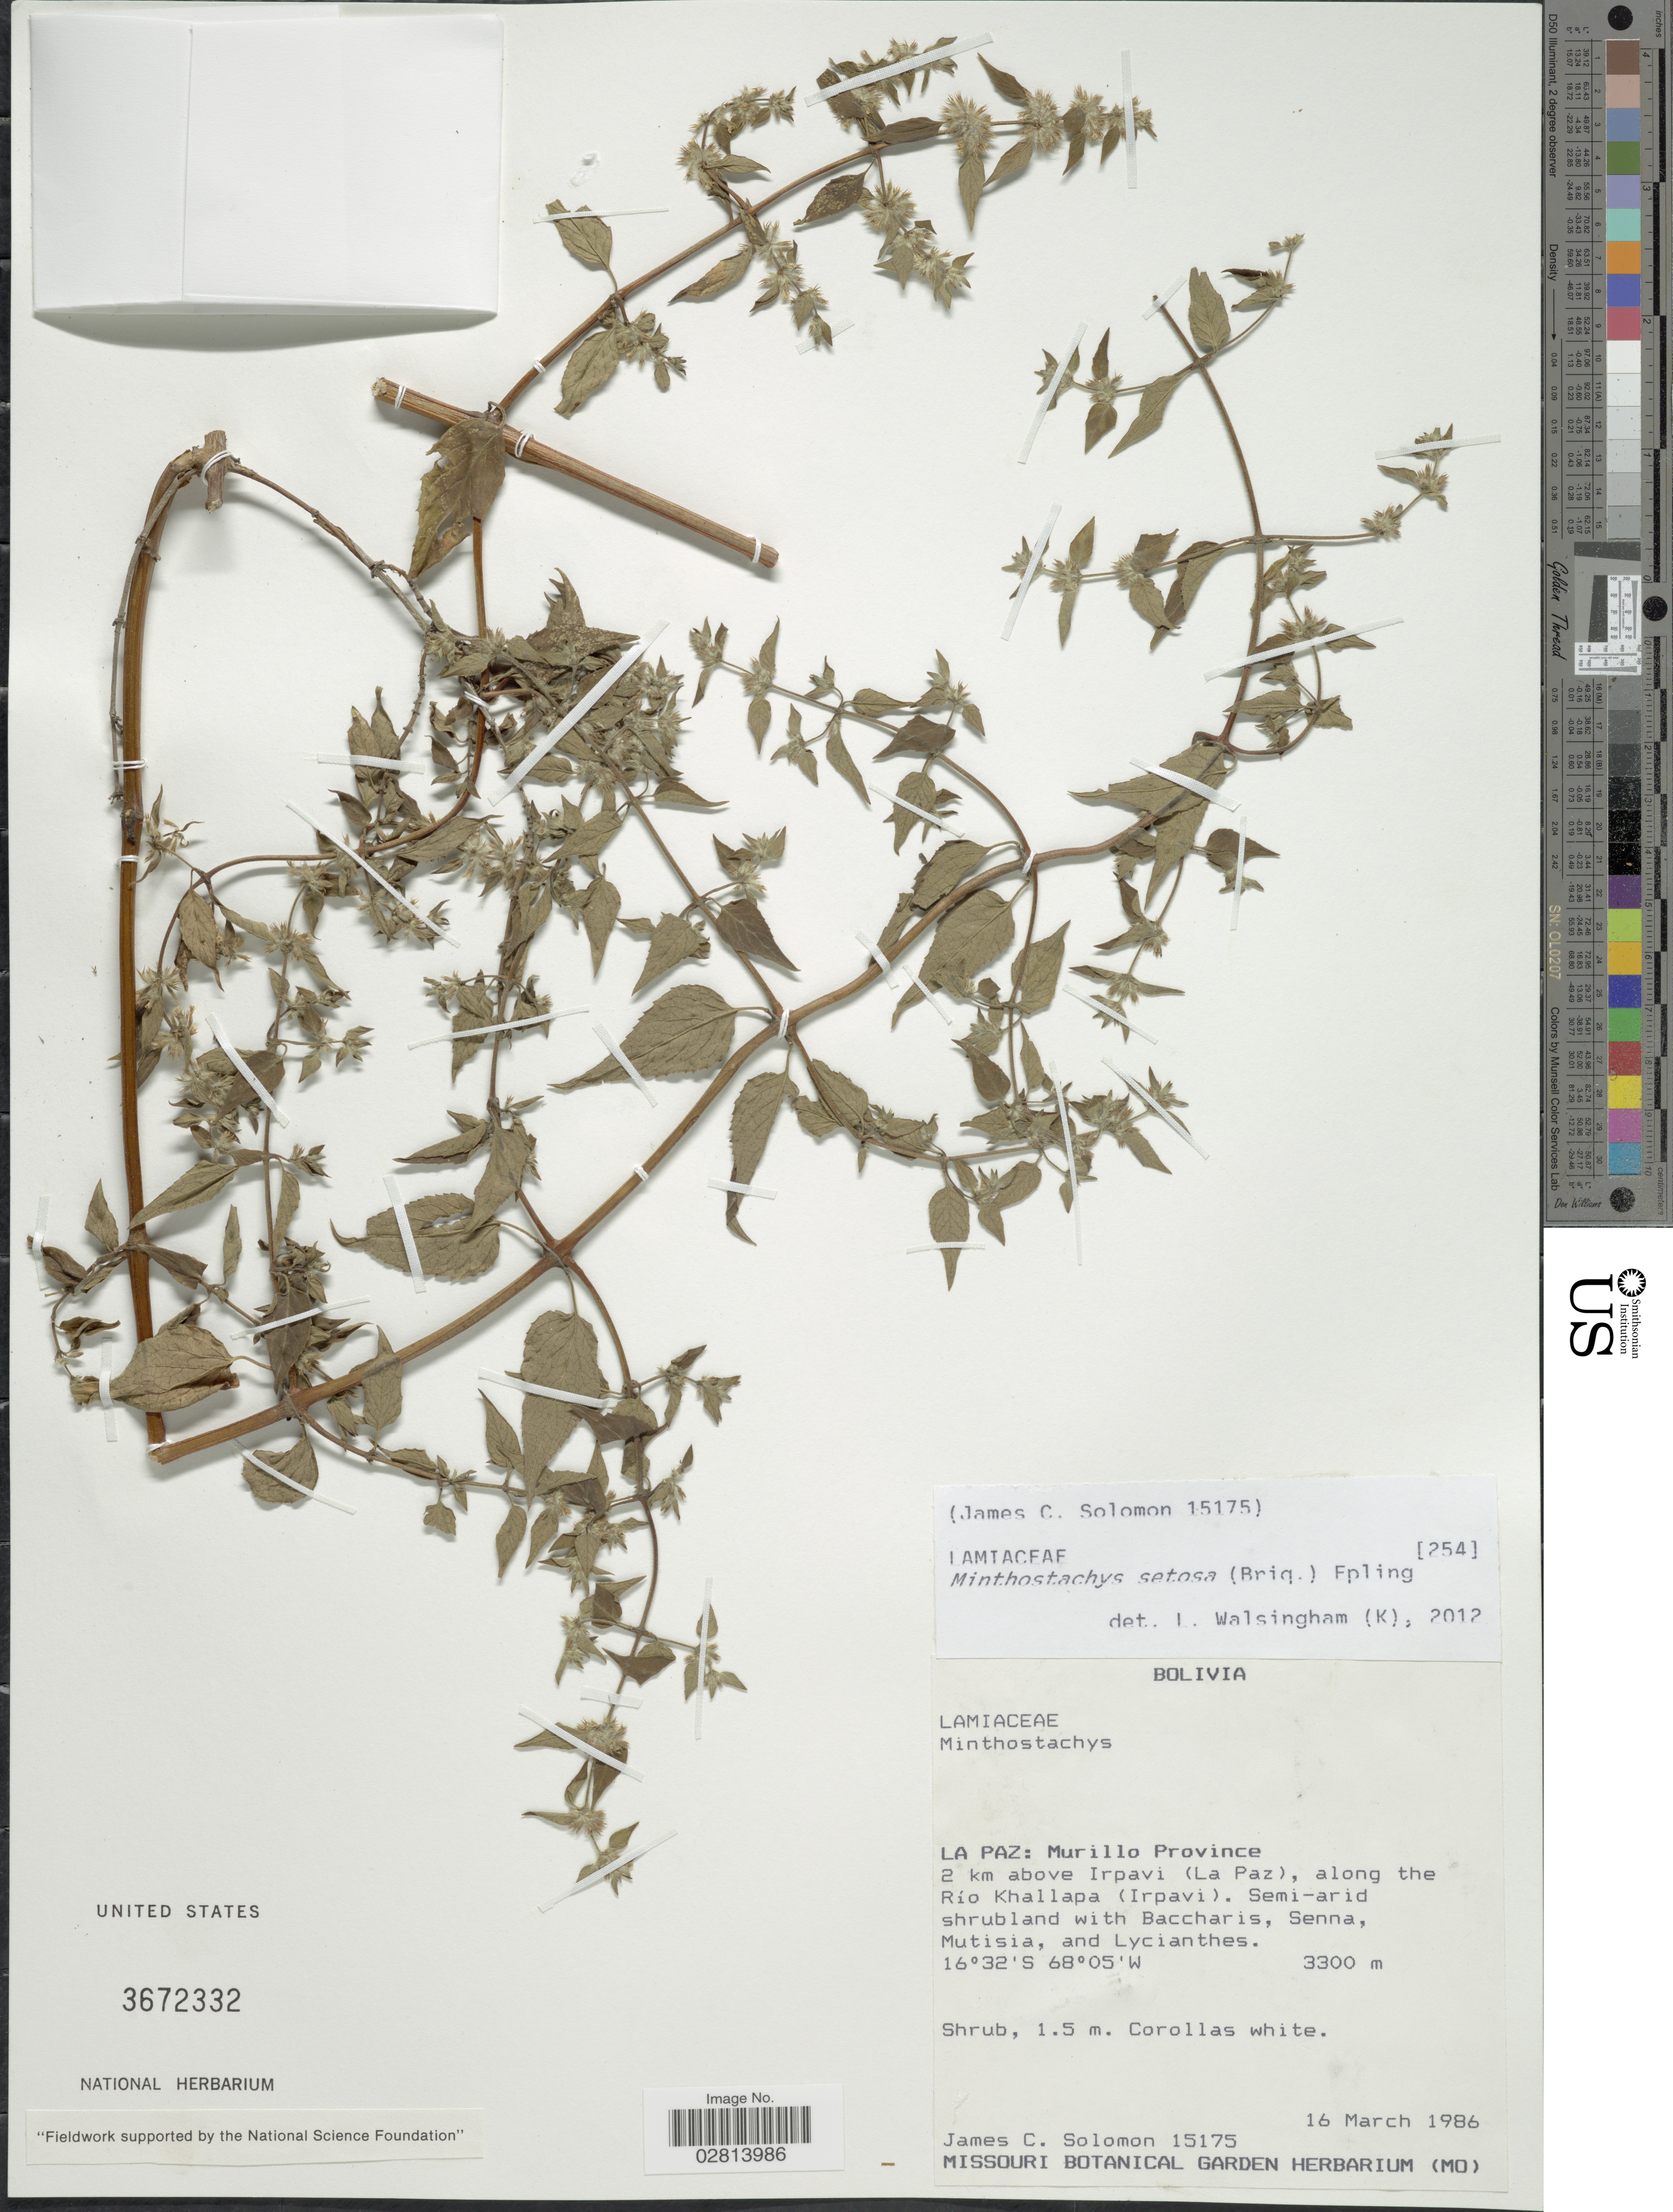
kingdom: Plantae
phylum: Tracheophyta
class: Magnoliopsida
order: Lamiales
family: Lamiaceae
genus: Minthostachys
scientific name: Minthostachys setosa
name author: (Briq.) Epling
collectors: J. C. Solomon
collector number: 15175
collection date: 1986-03-16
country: Bolivia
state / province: La Paz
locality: La Paz: Murillo Province, 2 Km above Irpavi (La Paz), along the Rio Khallapa (Irpavi).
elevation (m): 3300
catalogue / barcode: US 3672332